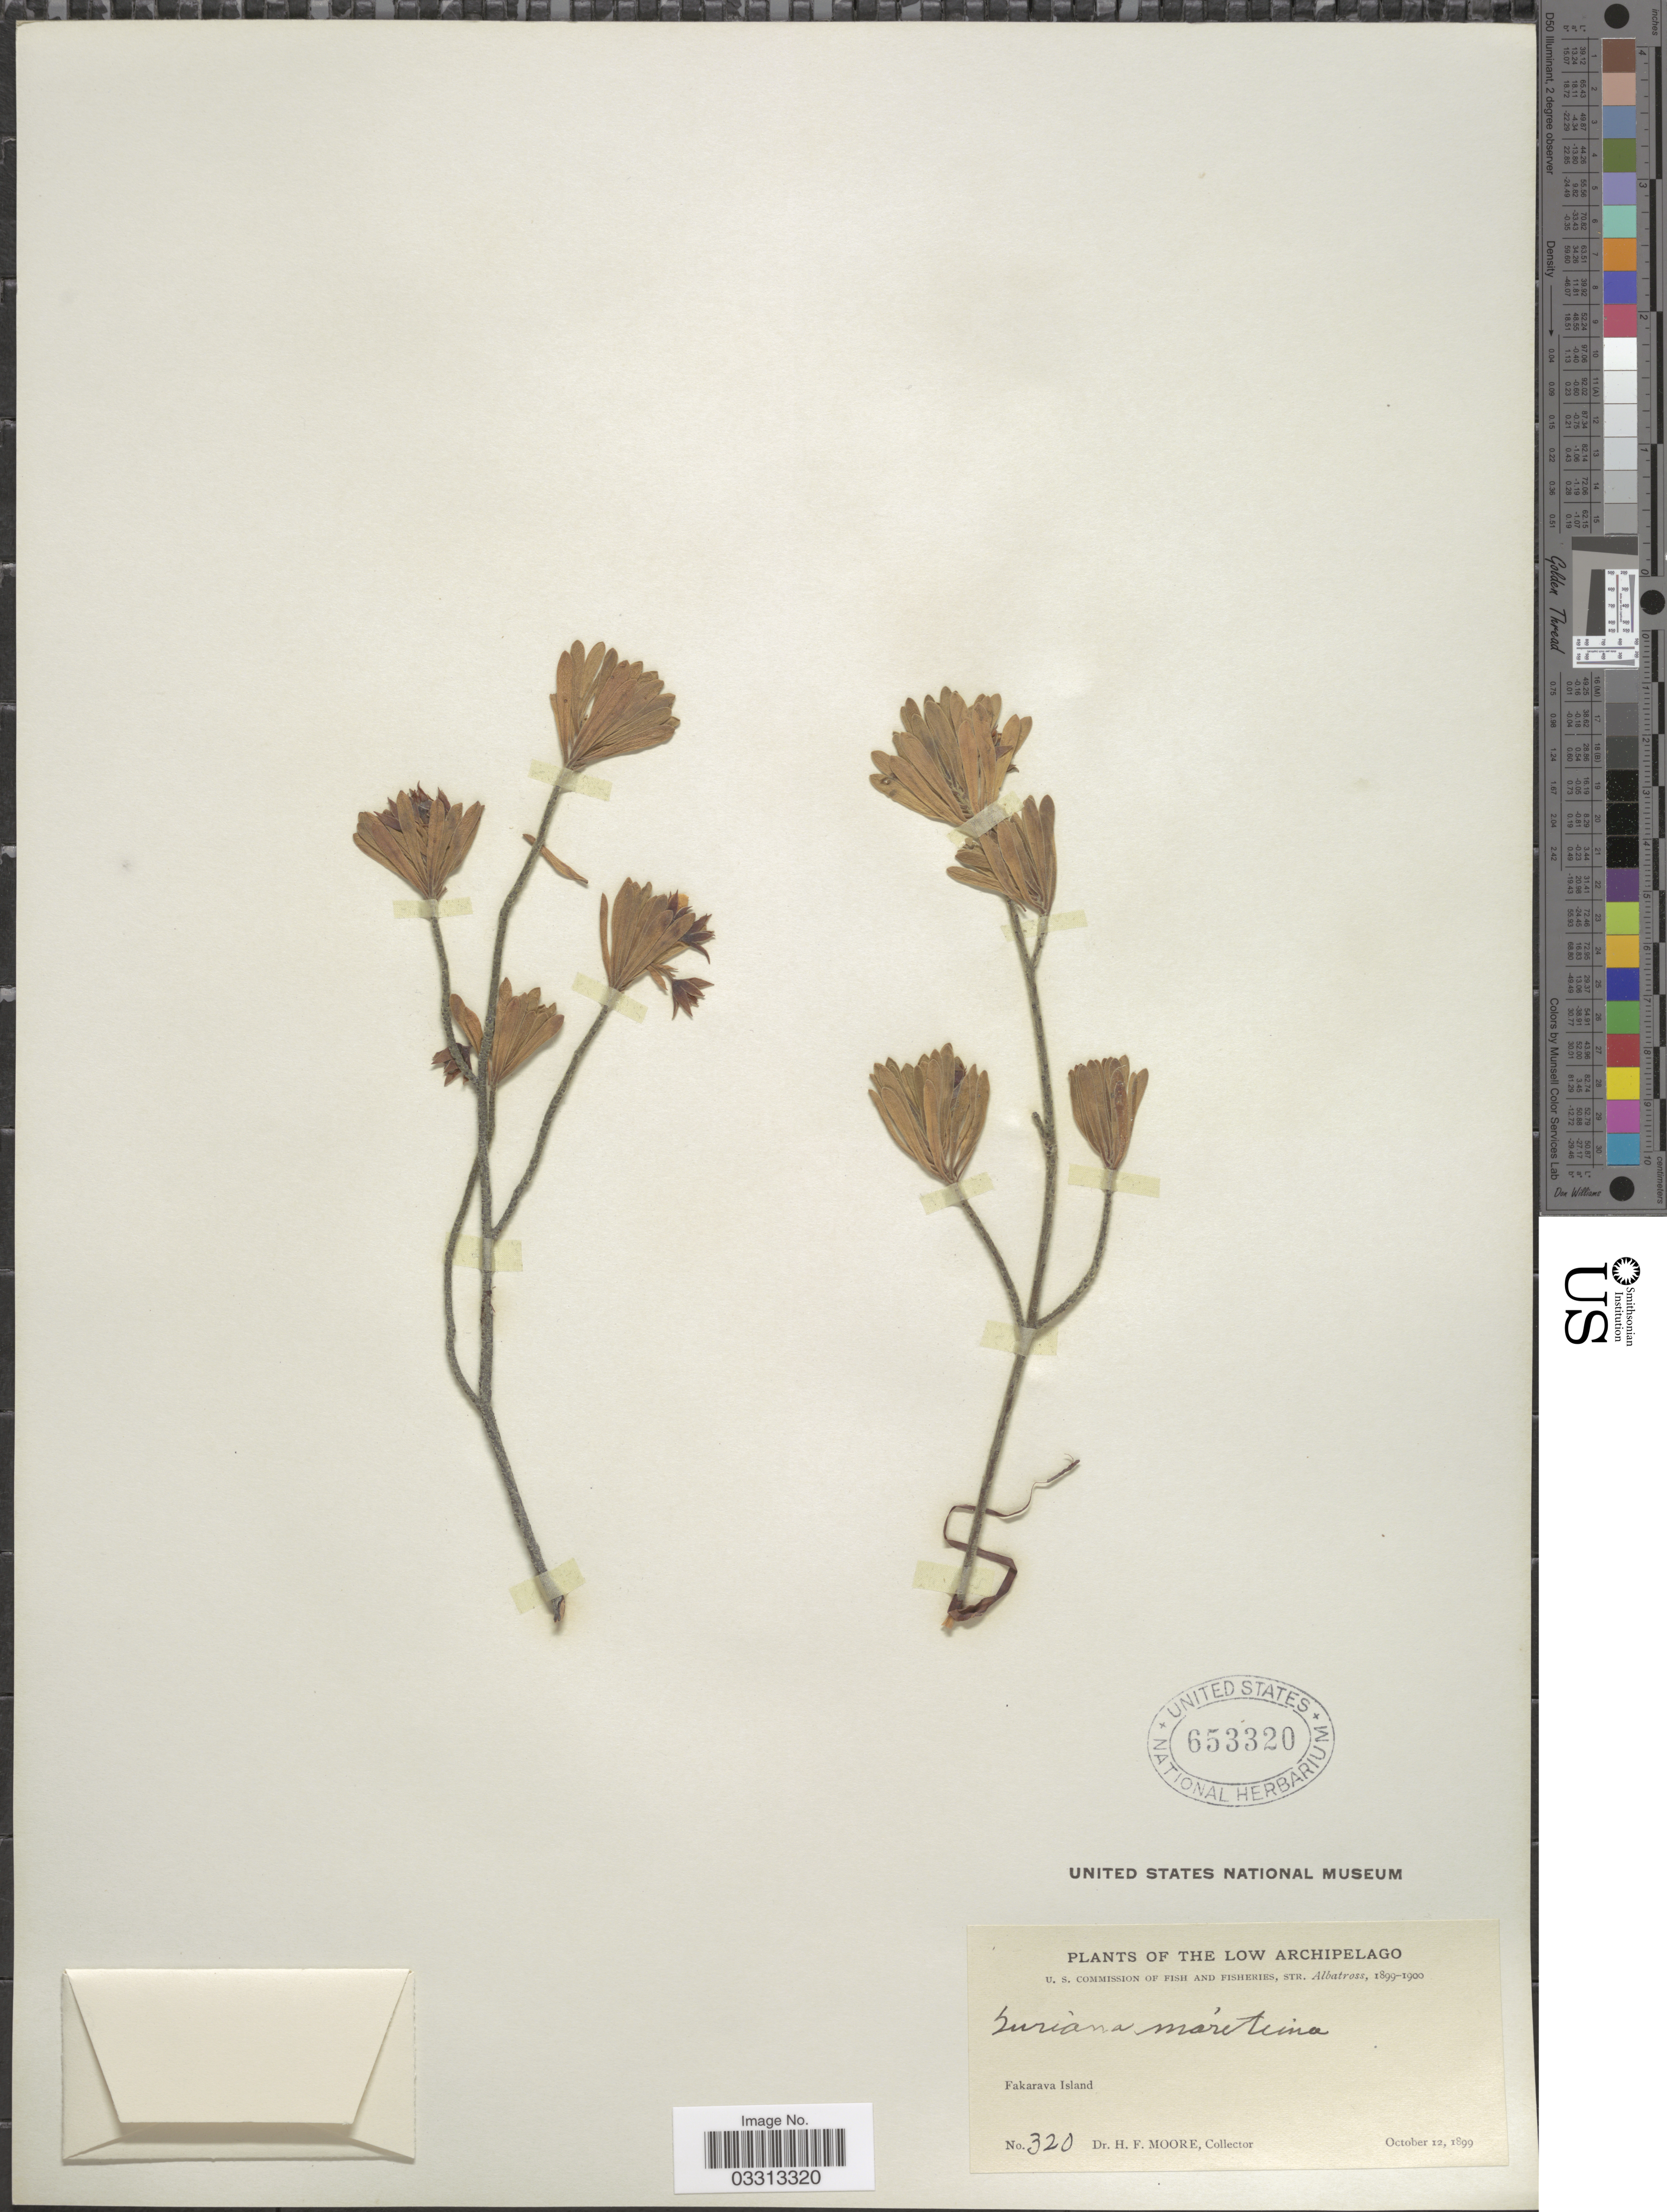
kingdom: Plantae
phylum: Tracheophyta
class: Magnoliopsida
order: Fabales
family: Surianaceae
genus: Suriana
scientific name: Suriana maritima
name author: L.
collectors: H. F. Moore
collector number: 320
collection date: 1899-10-12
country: French Polynesia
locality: The Low Archipelago. Fakarava Island.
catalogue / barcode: US 653320